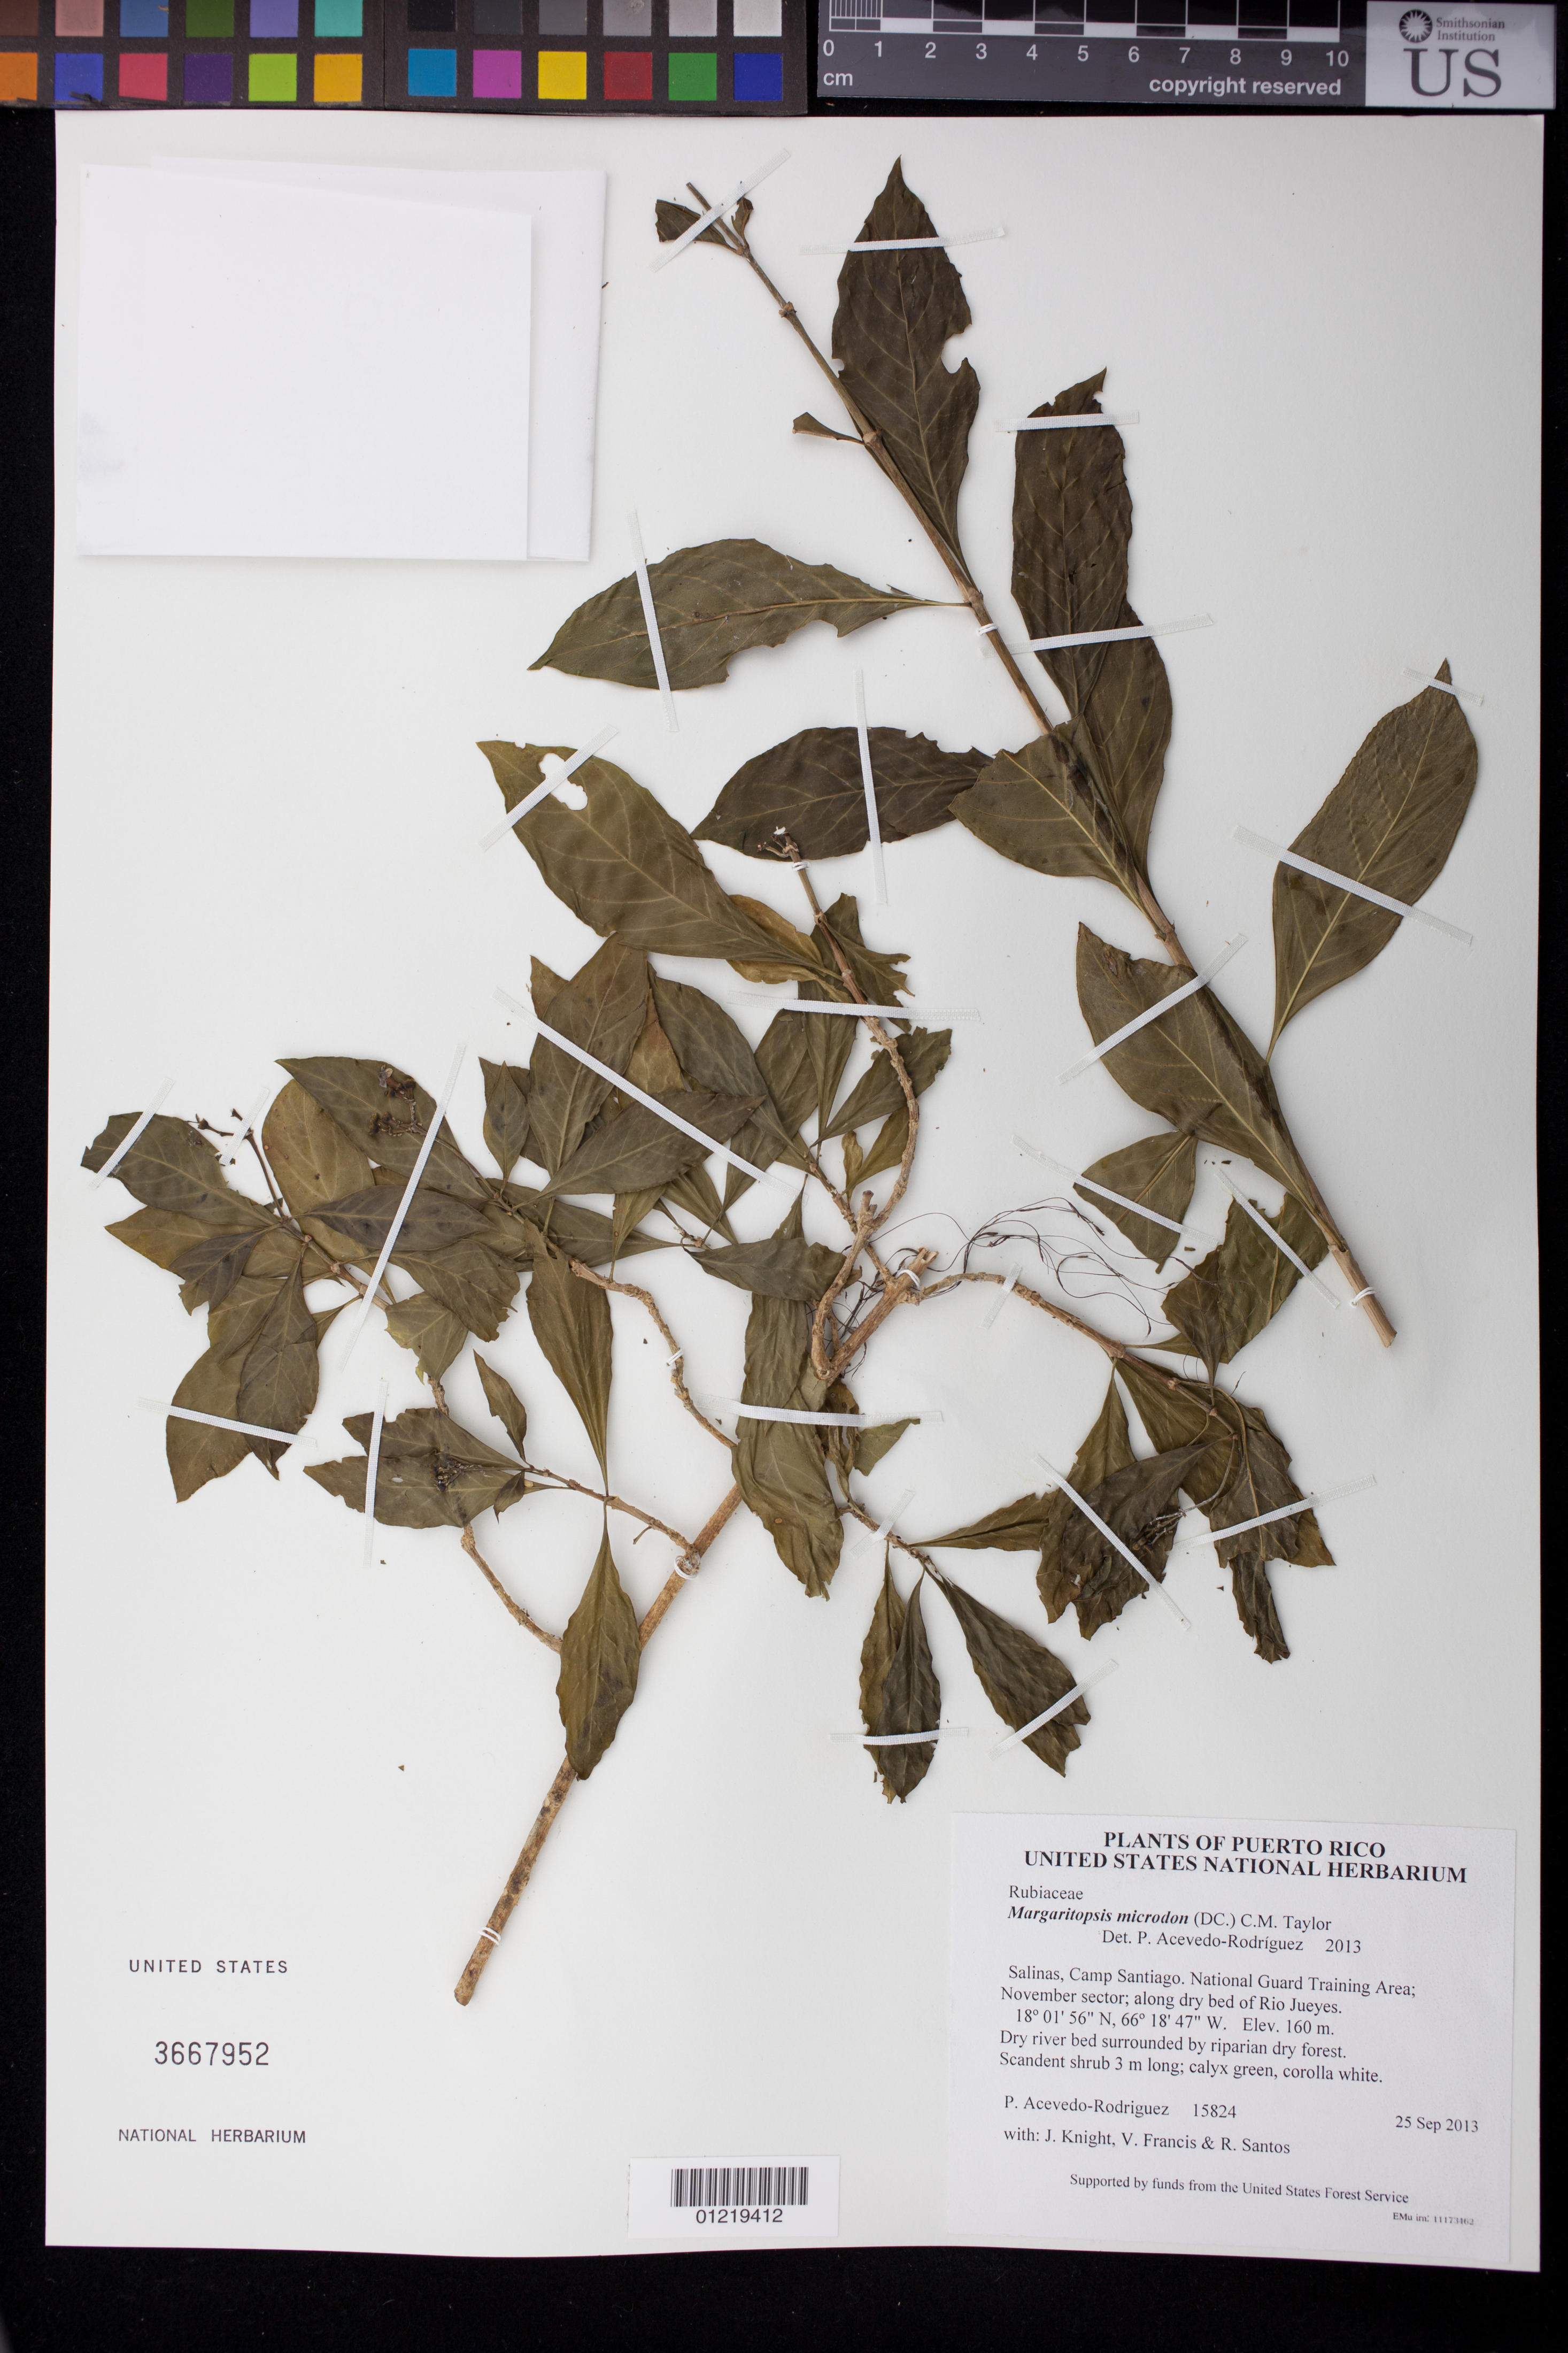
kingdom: Plantae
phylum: Tracheophyta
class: Magnoliopsida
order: Gentianales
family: Rubiaceae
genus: Margaritopsis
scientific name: Margaritopsis microdon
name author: (DC.) C.M. Taylor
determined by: Acevedo-Rodríguez, P., (BOT), Smithsonian Institution - National Museum of Natural History (UNITED STATES)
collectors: P. Acevedo-Rodr., J. Knight, V. Francis & R. Santos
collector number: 15824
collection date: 2013-09-25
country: Puerto Rico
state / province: Salinas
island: Puerto Rico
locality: Camp Santiago. National Guard Training Area; November sector; along dry bed of Rio Jueyes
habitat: Dry river bed surrounded by riparian dry forest.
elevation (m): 160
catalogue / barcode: US 3667952